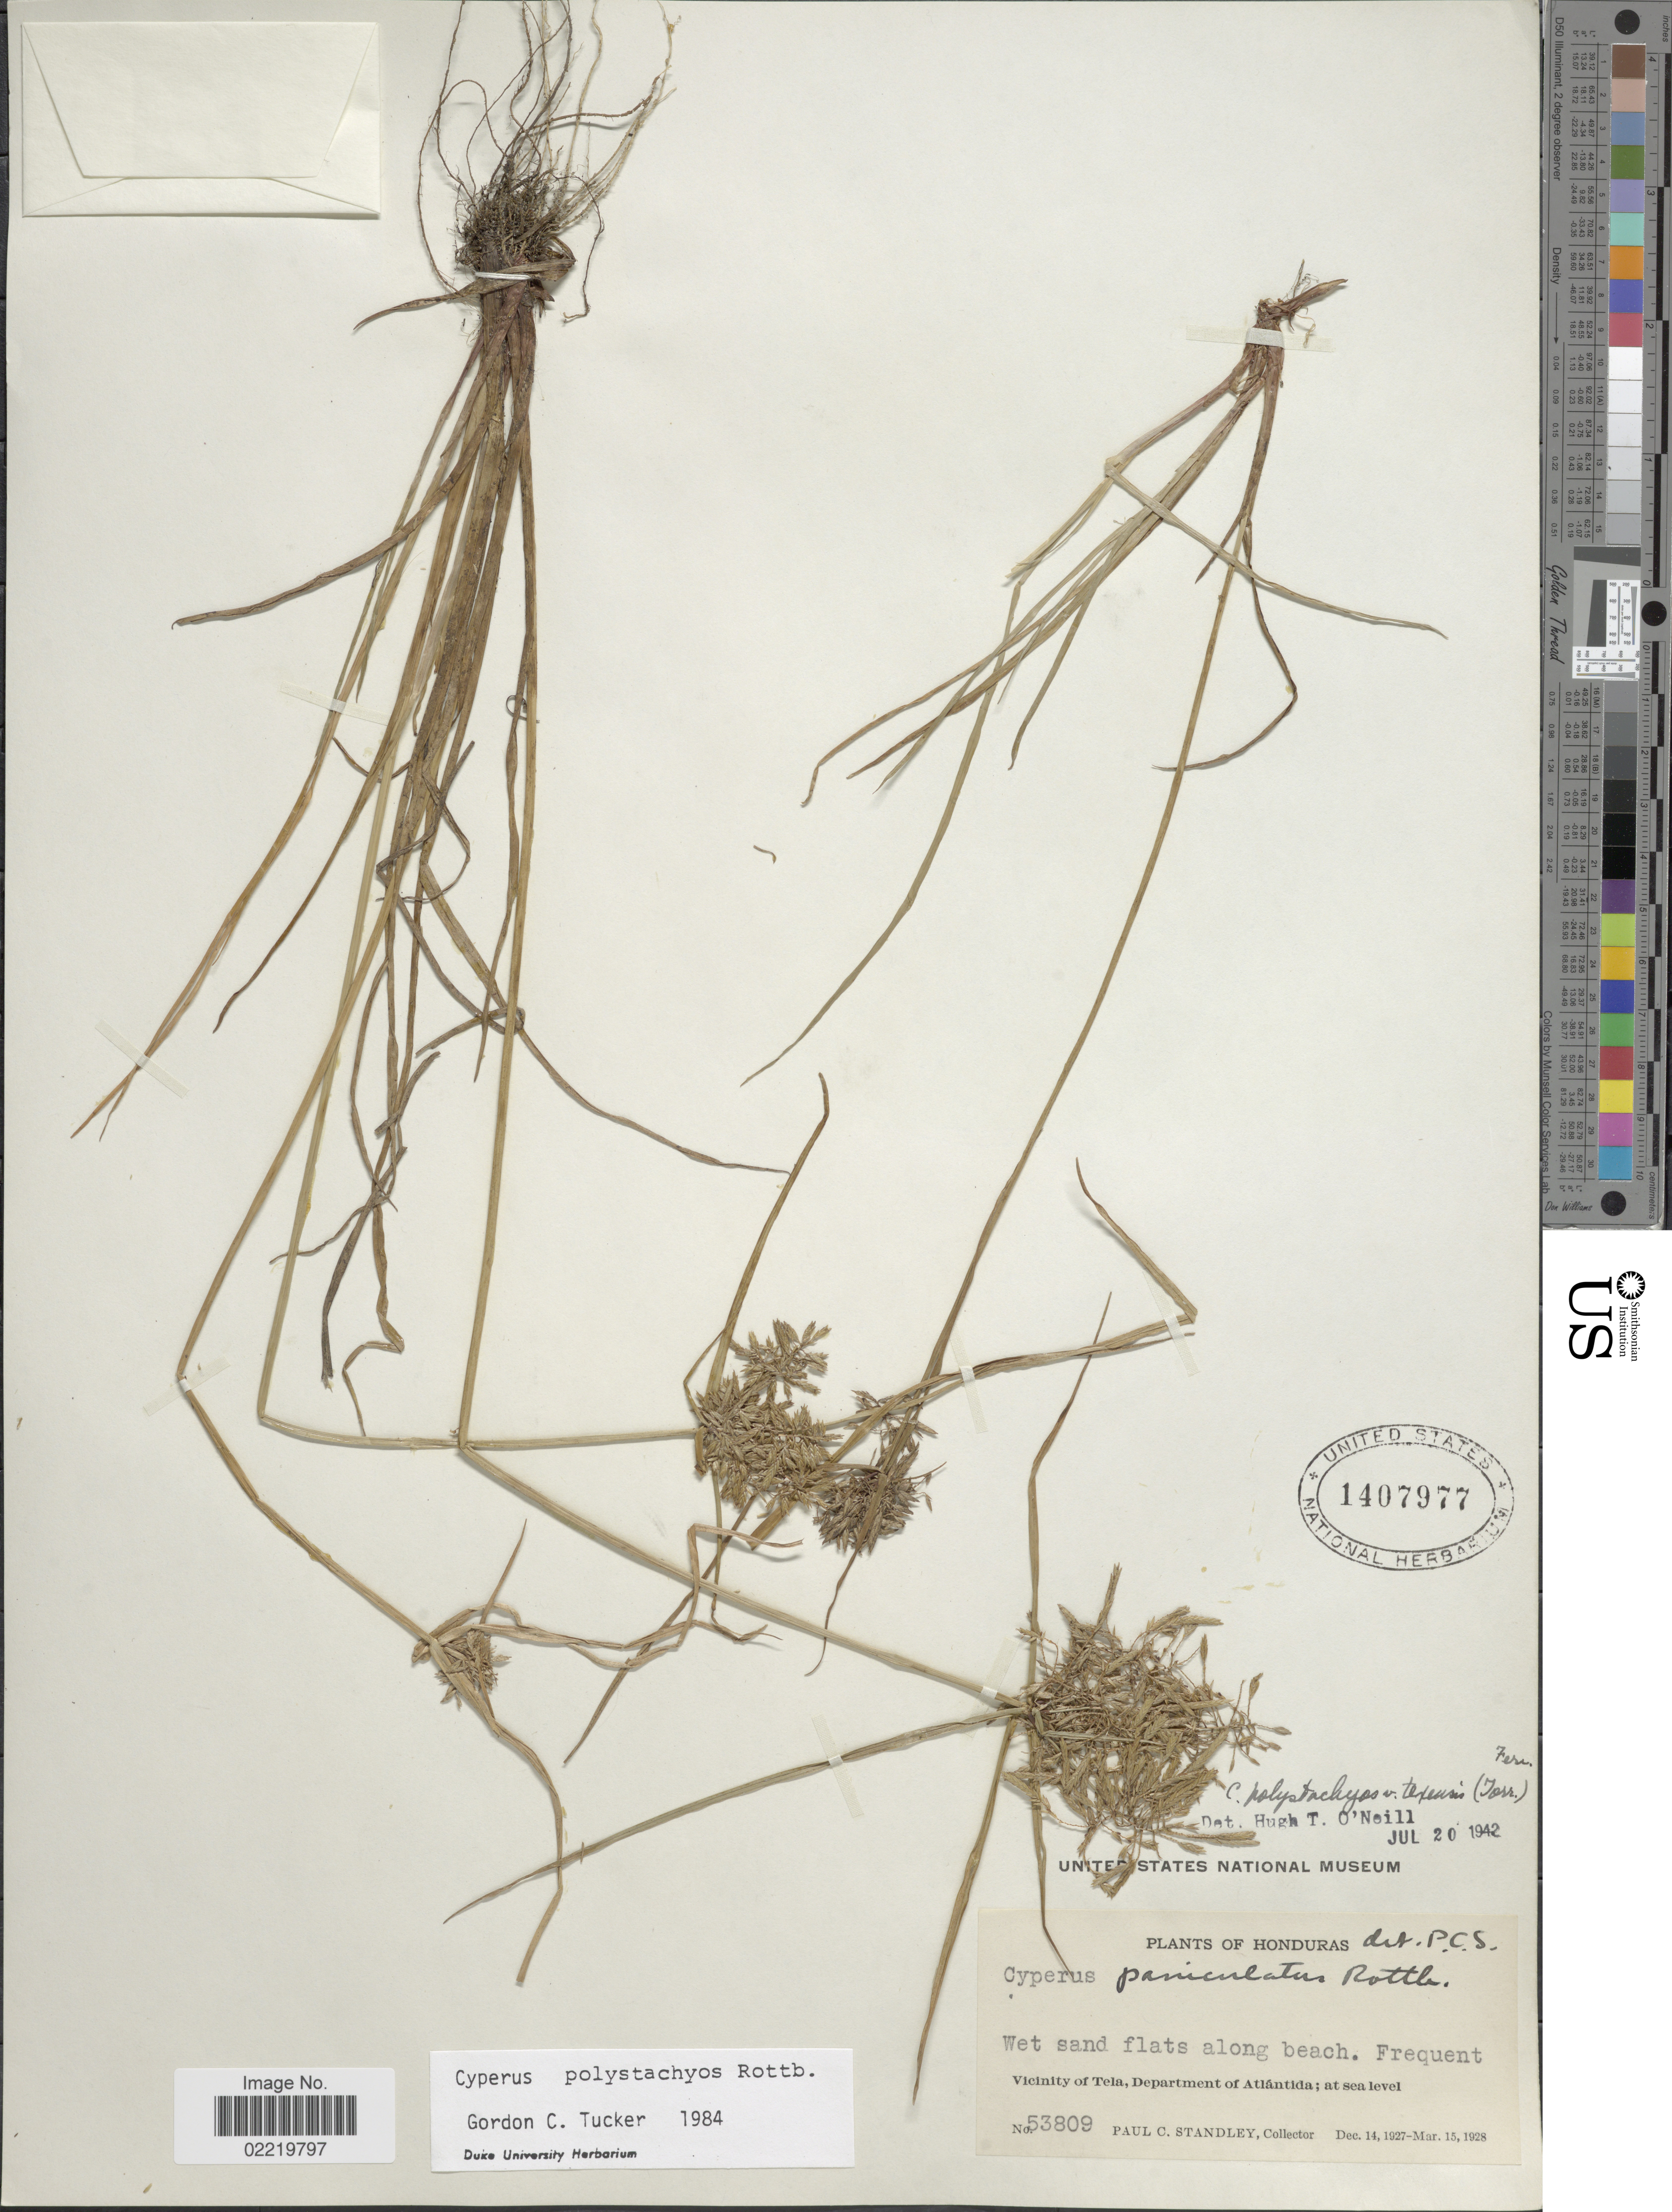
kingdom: Plantae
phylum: Tracheophyta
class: Liliopsida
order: Poales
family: Cyperaceae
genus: Cyperus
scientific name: Cyperus polystachyos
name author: Rottb.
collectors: P. C. Standley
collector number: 53809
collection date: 1927-12-14/1928-03-15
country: Honduras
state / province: Atlántida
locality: Wet sand flats along beach. Frequent, Vicinity of Tela, Department of Atlántida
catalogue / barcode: US 1407977